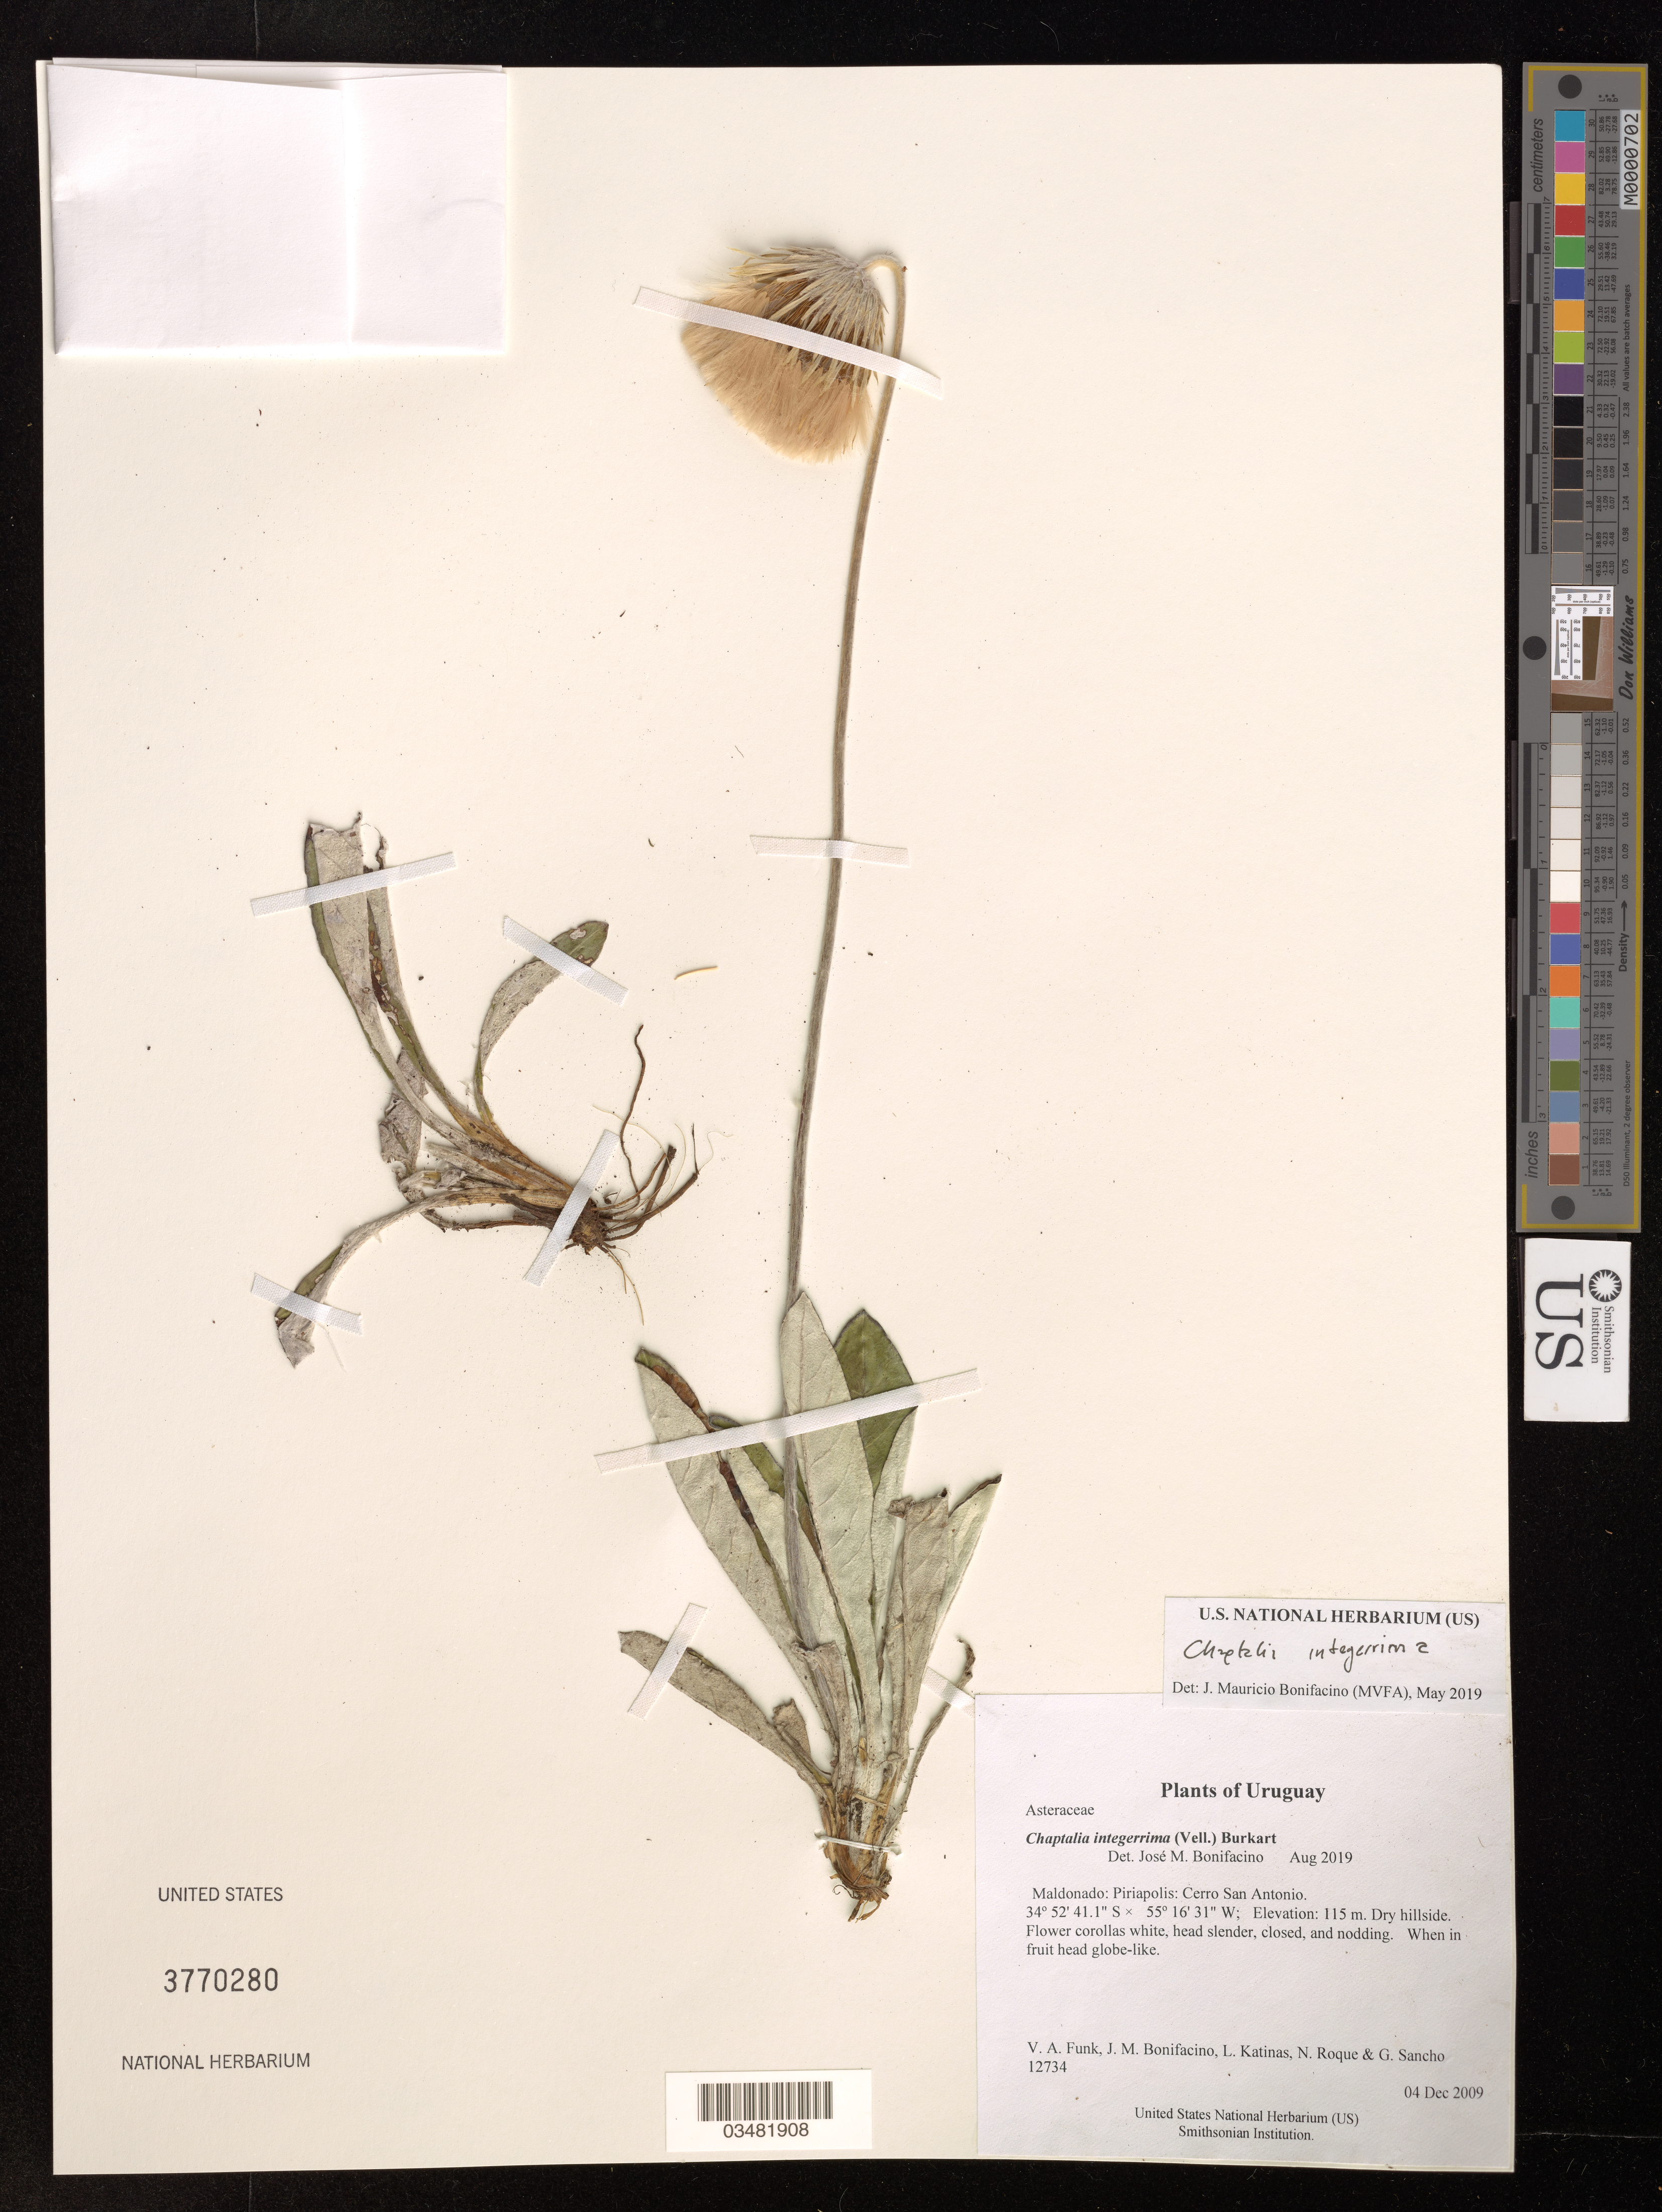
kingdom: Plantae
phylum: Tracheophyta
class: Magnoliopsida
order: Asterales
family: Asteraceae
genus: Chaptalia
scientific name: Chaptalia integerrima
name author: (Vell.) Burkart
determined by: Bonifacino, José Mauricio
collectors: V. Funk, M. Bonifacino, L. Katinas & N. Roque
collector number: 12734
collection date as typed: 4 Dec 2009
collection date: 2009-12-04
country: Uruguay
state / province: Maldonado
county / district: Piriapolis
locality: Cerro San Antonio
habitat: Dry hillside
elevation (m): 115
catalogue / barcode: US 3770280